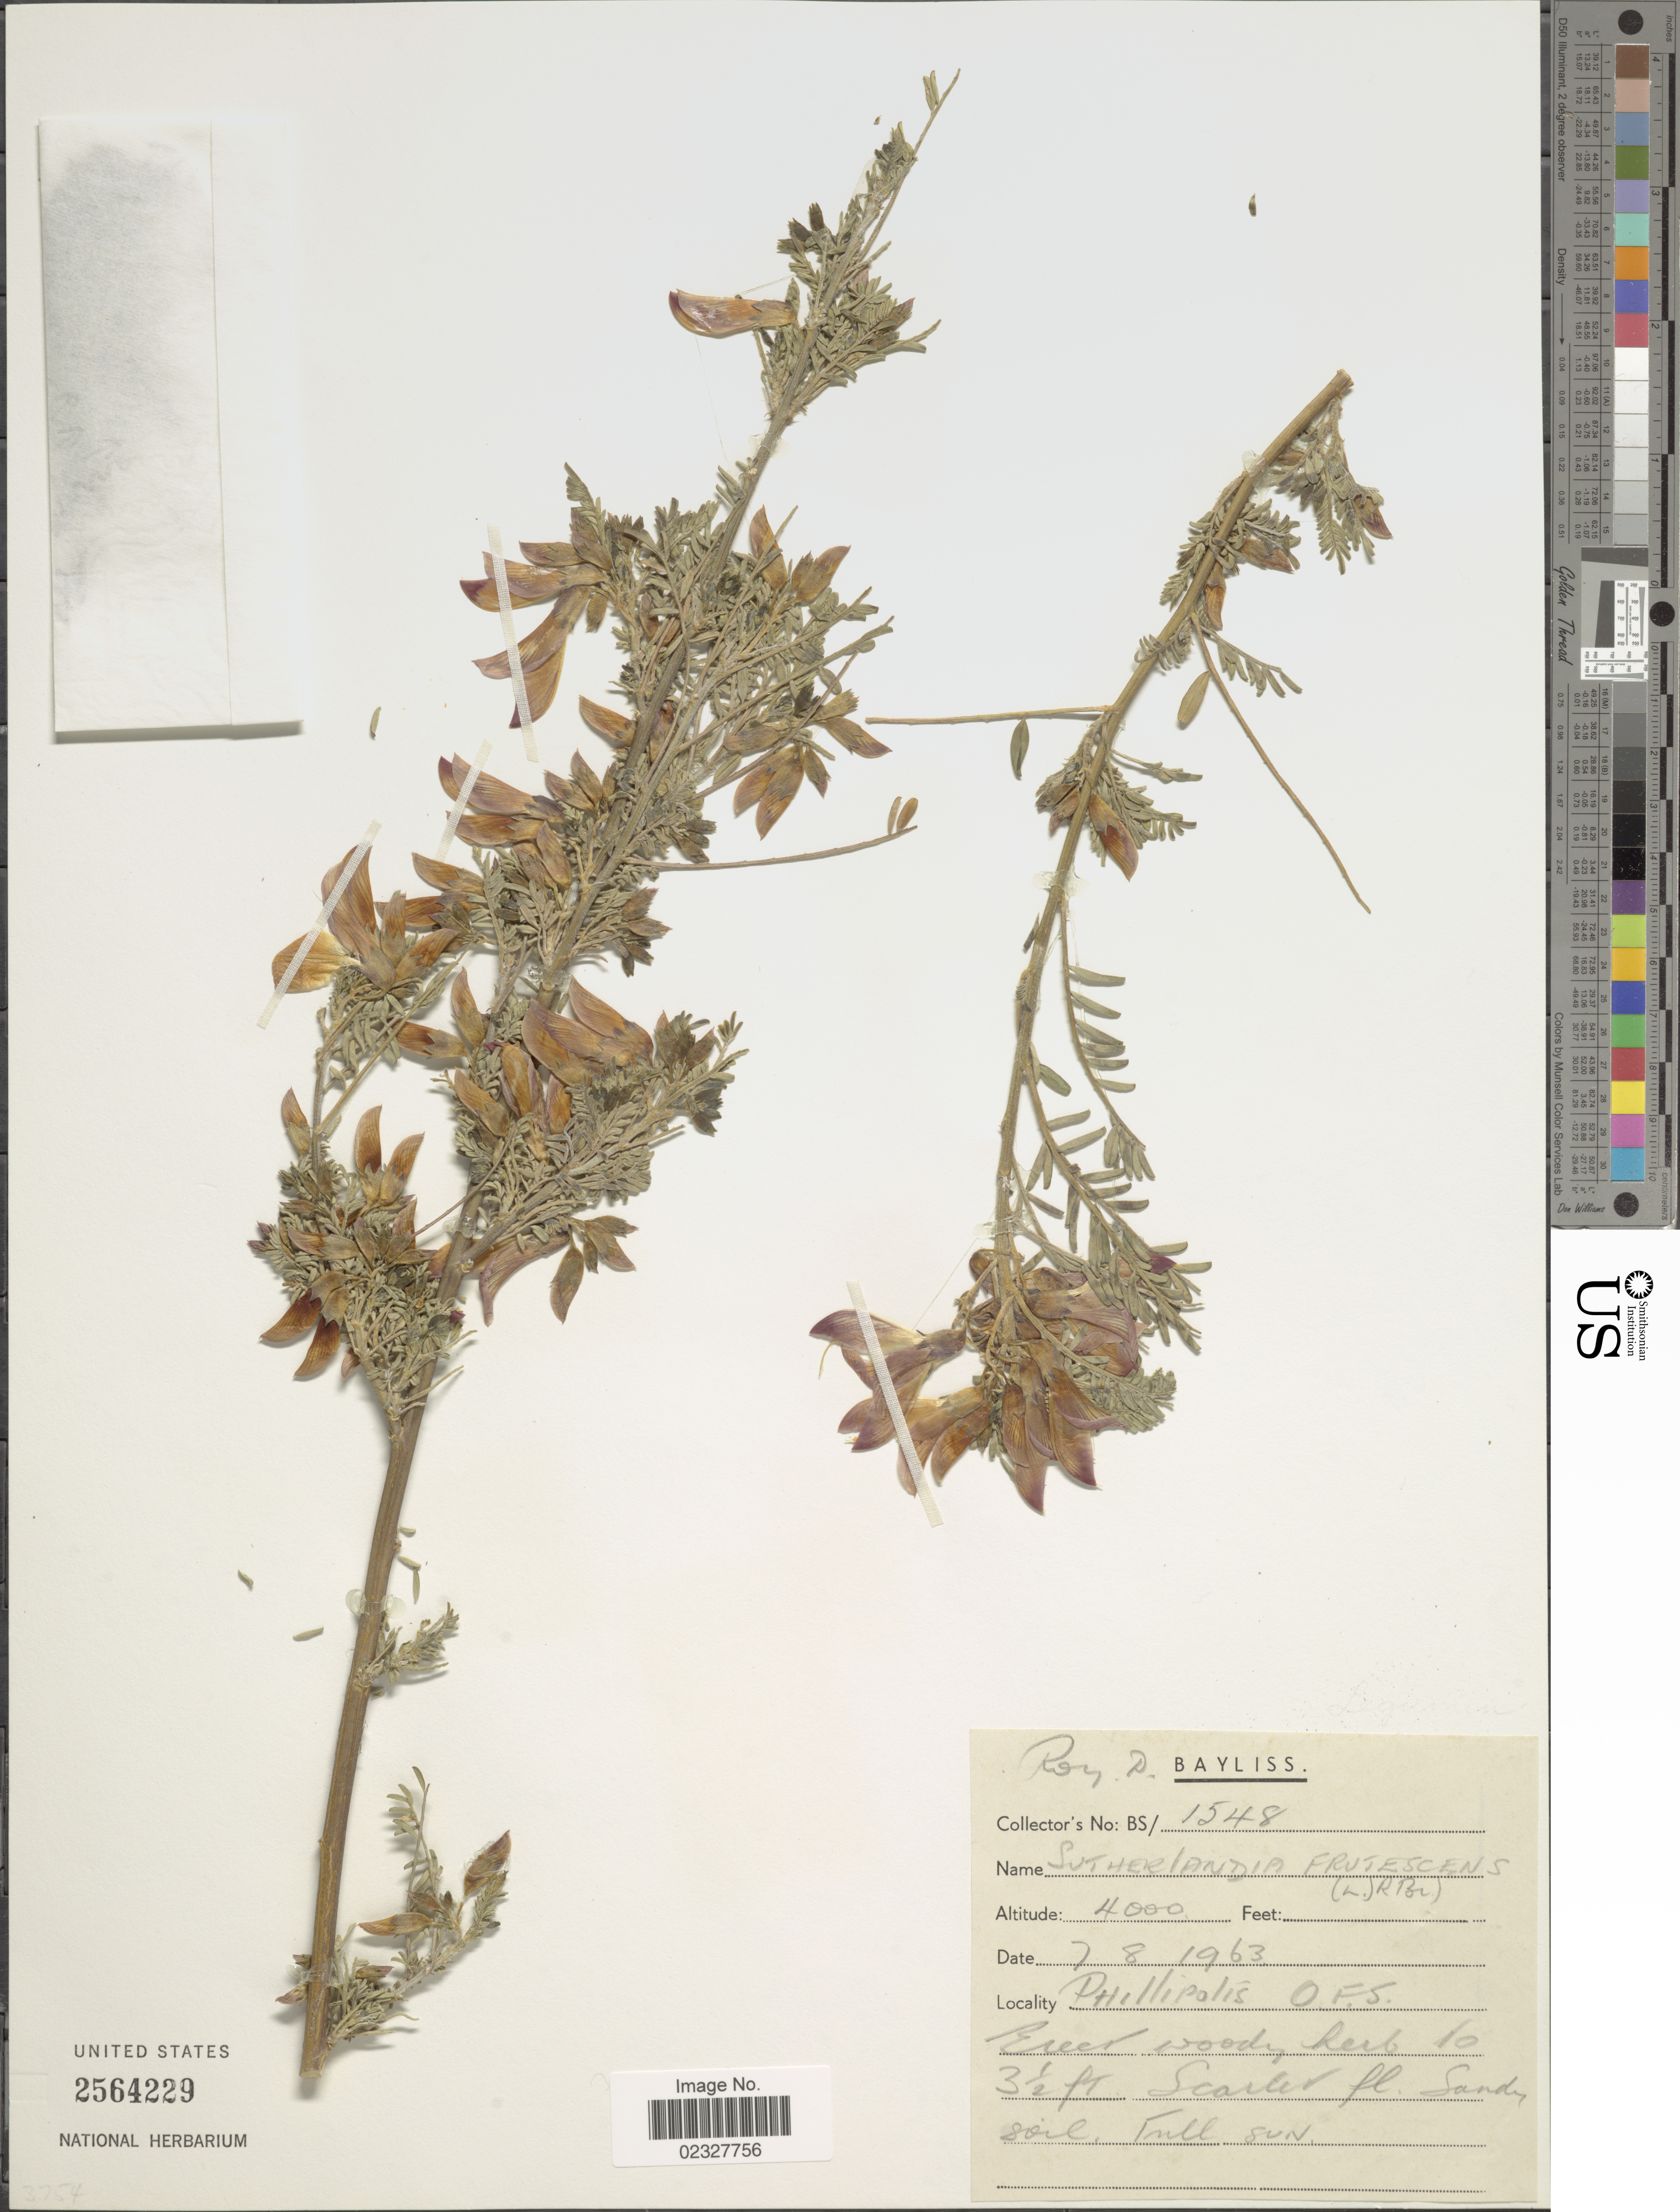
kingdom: Plantae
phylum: Tracheophyta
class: Magnoliopsida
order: Fabales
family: Fabaceae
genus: Sutherlandia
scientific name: Sutherlandia frutescens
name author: (L.) R. Br. ex W.T. Aiton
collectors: R. Bayliss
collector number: BS1548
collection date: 1963-08-07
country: South Africa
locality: Phillipolis O.F.S.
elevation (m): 1219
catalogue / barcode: US 2564229